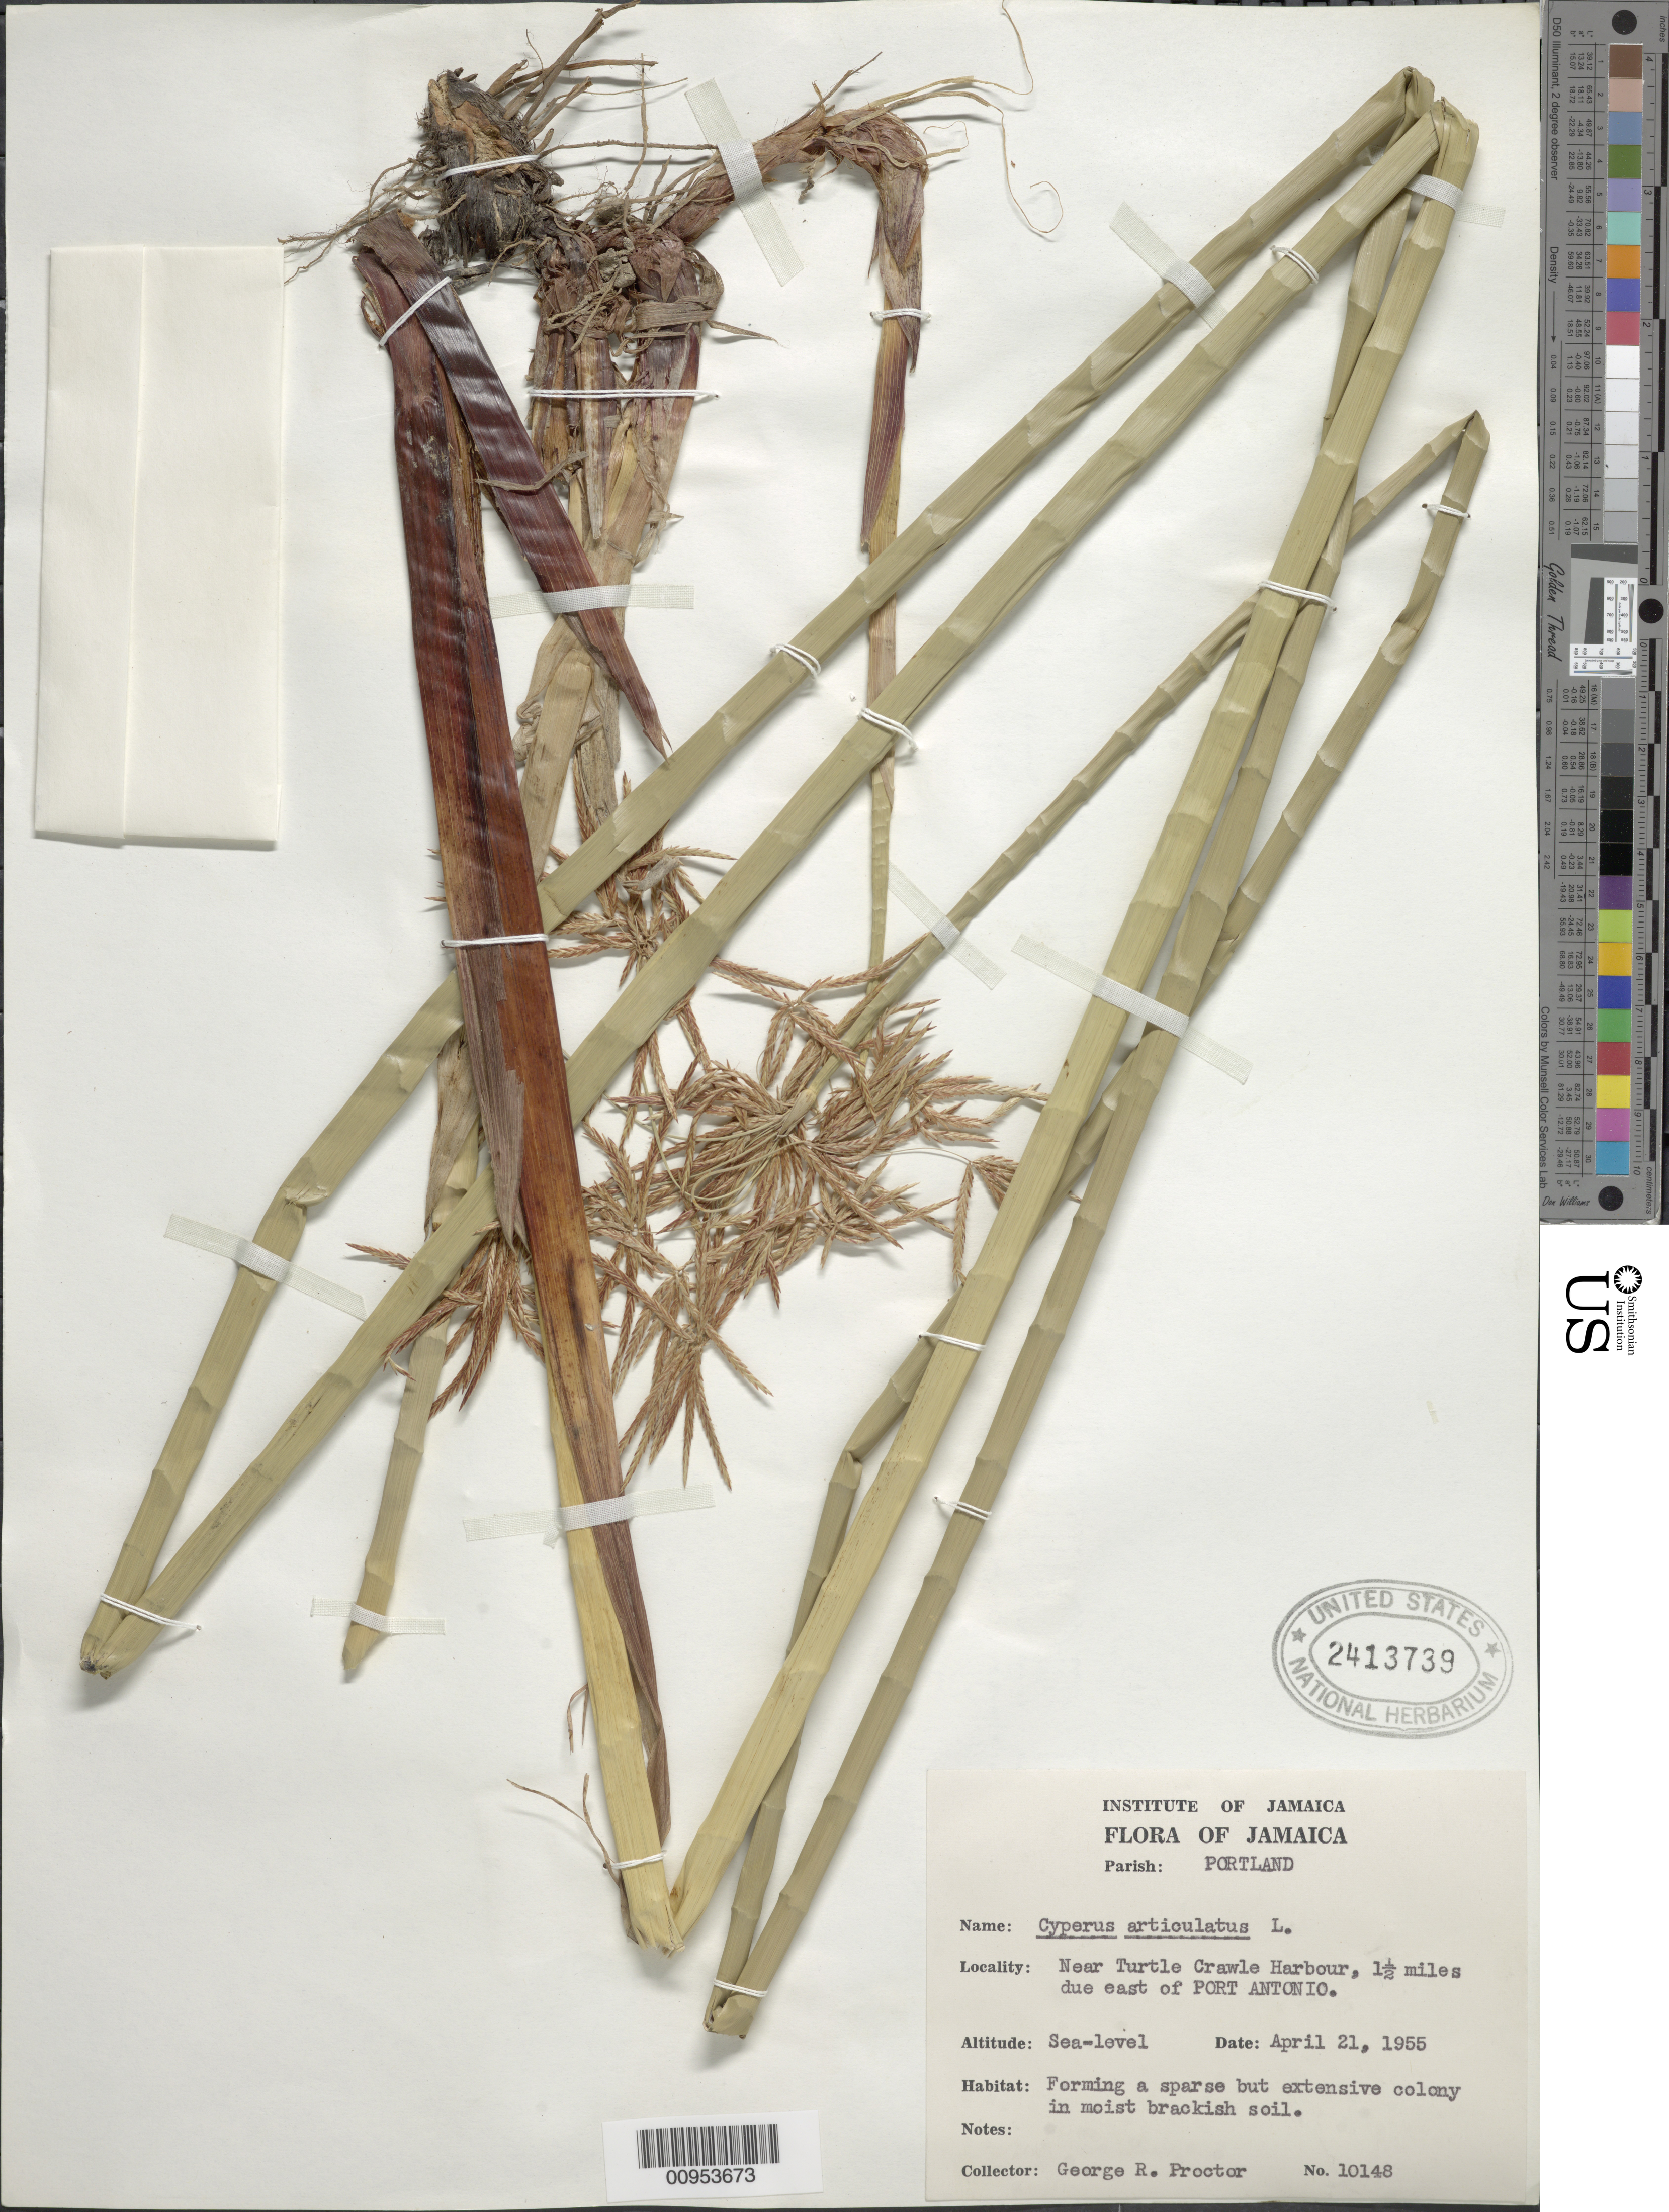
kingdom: Plantae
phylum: Tracheophyta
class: Liliopsida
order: Poales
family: Cyperaceae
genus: Cyperus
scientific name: Cyperus articulatus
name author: L.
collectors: G. R. Proctor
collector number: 10148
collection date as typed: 21 Apr 1955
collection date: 1955-04-21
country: Jamaica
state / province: Portland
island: Jamaica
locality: Near Turtle Crawle Harbour, 1 1/2 miles due E of Port Antonio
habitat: In moist brackish soil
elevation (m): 0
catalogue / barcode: US 2413739